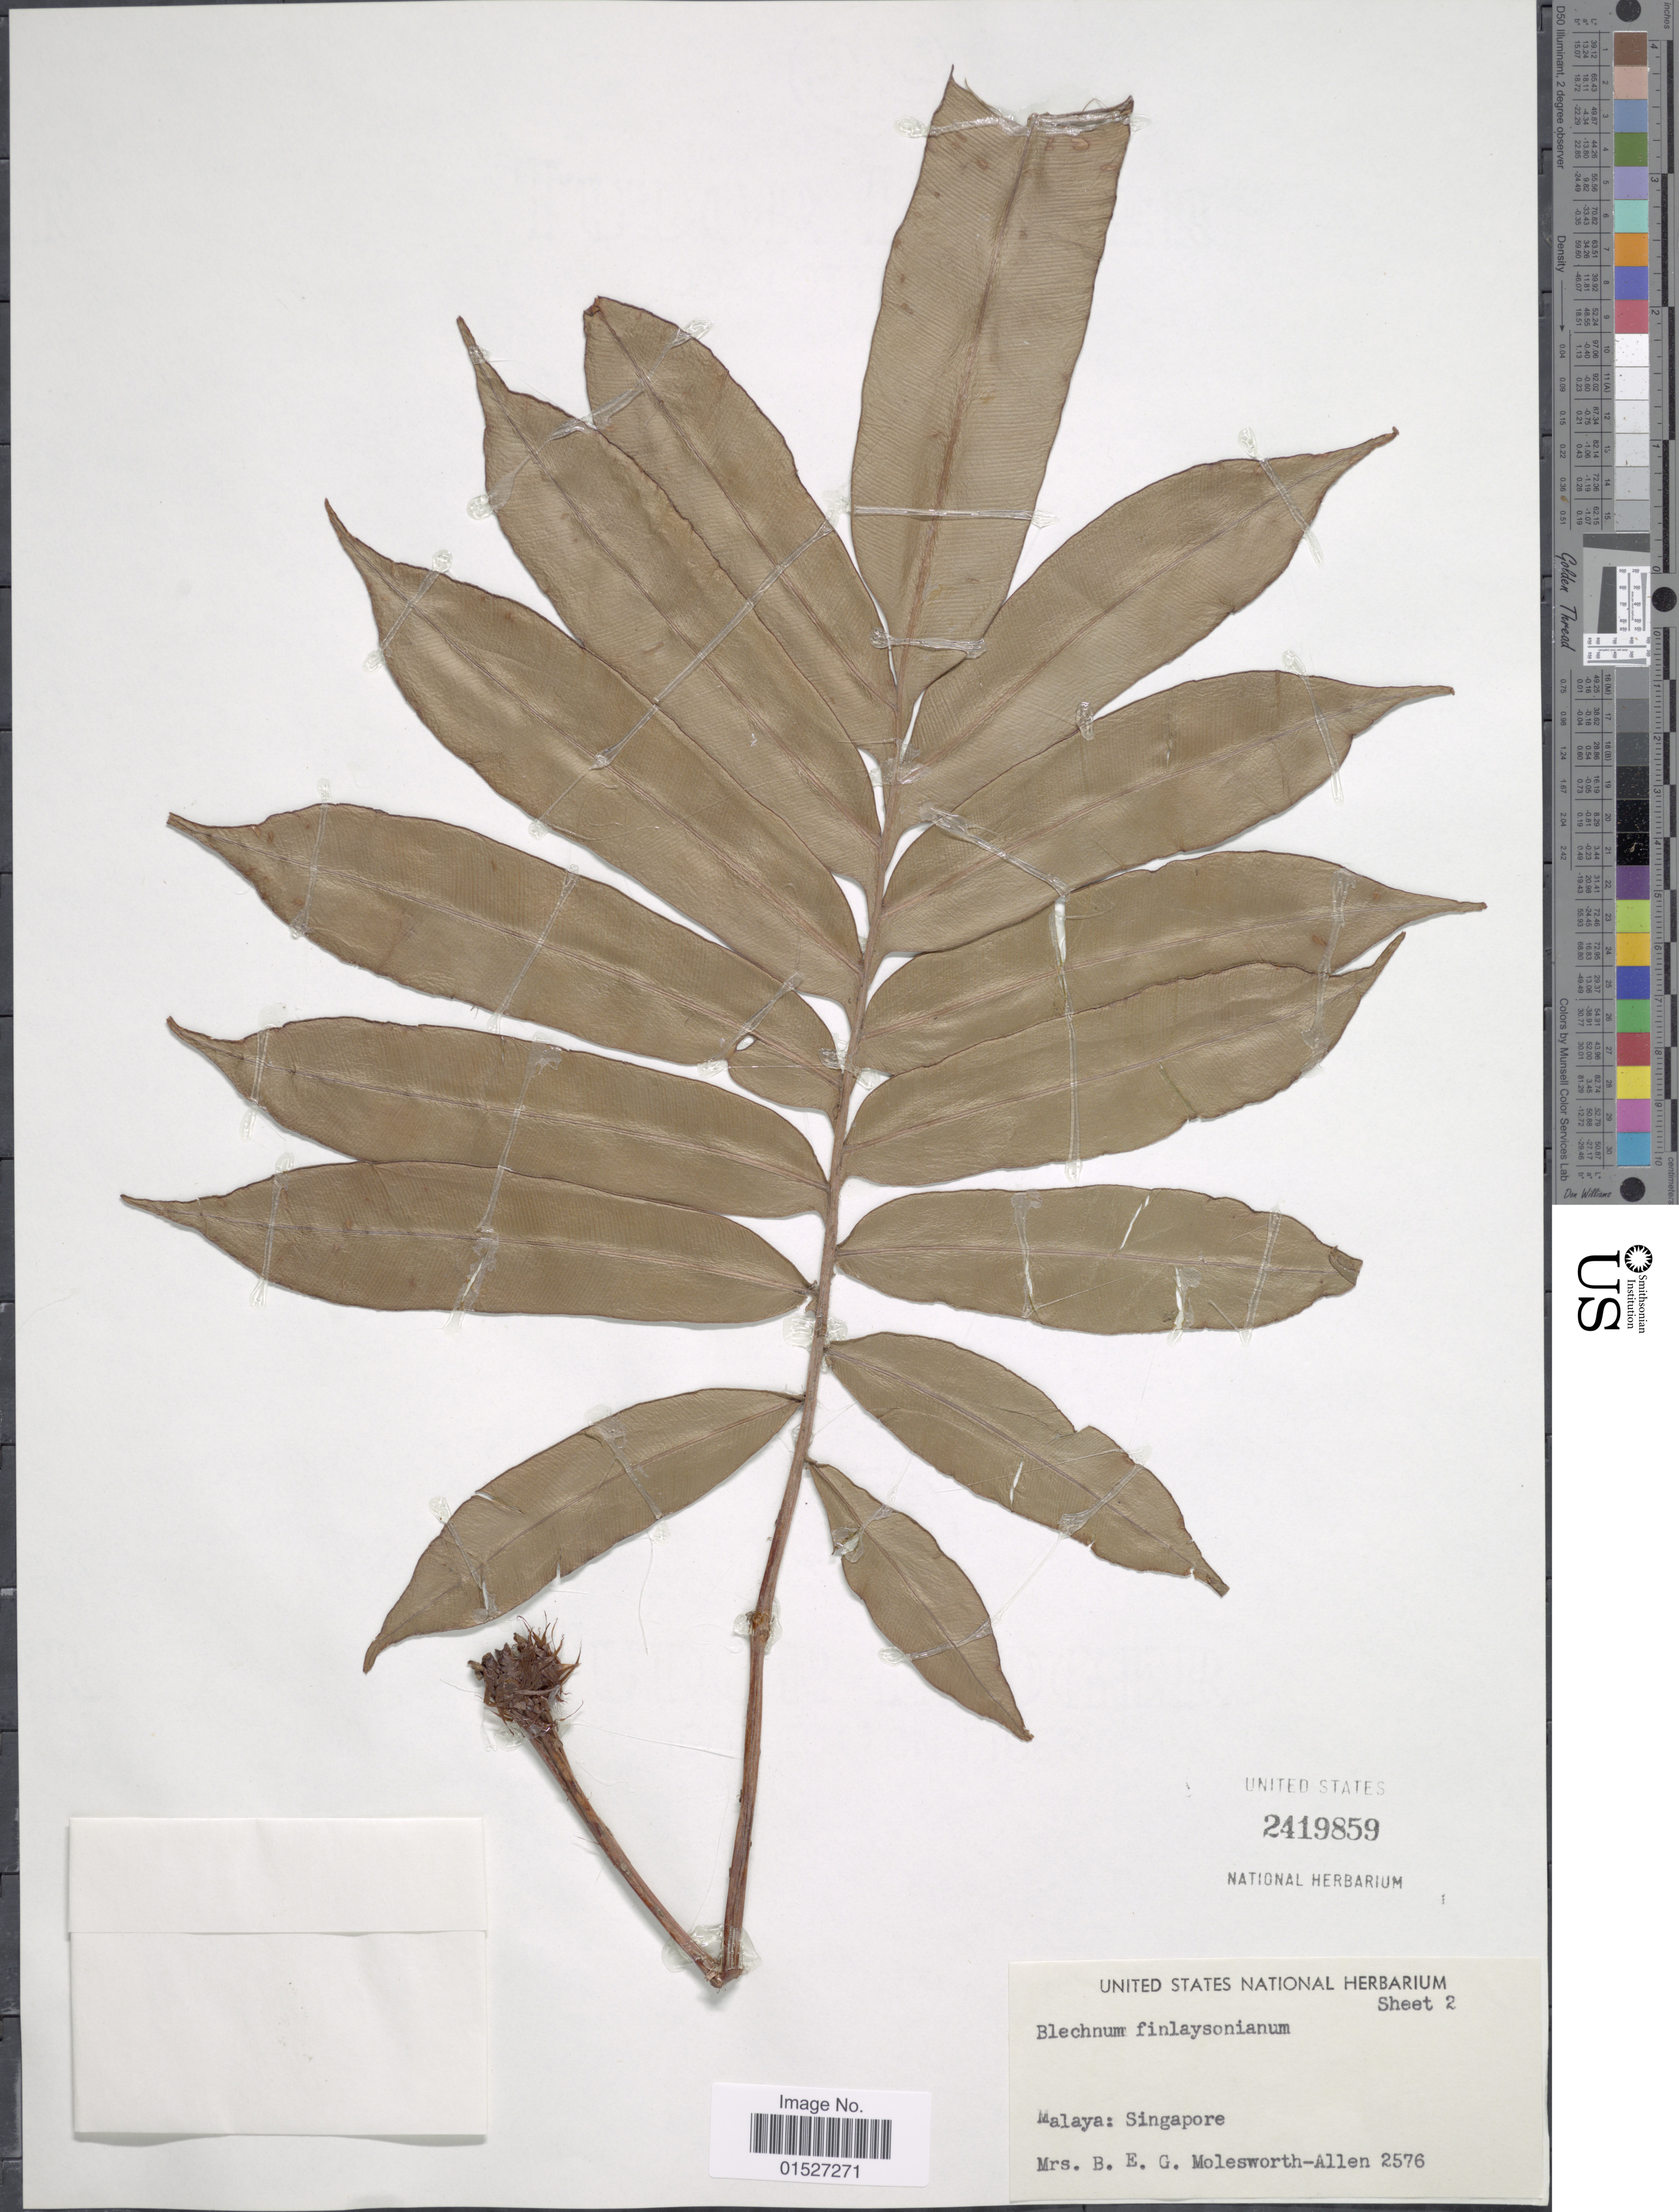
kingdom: Plantae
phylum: Tracheophyta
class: Polypodiopsida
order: Polypodiales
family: Blechnaceae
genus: Blechnum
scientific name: Blechnum finlaysonianum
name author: Wall.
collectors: Mrs. B. E. G. Molesworth-Allen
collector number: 2576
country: Singapore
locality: Malaya.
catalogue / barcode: US 2419859